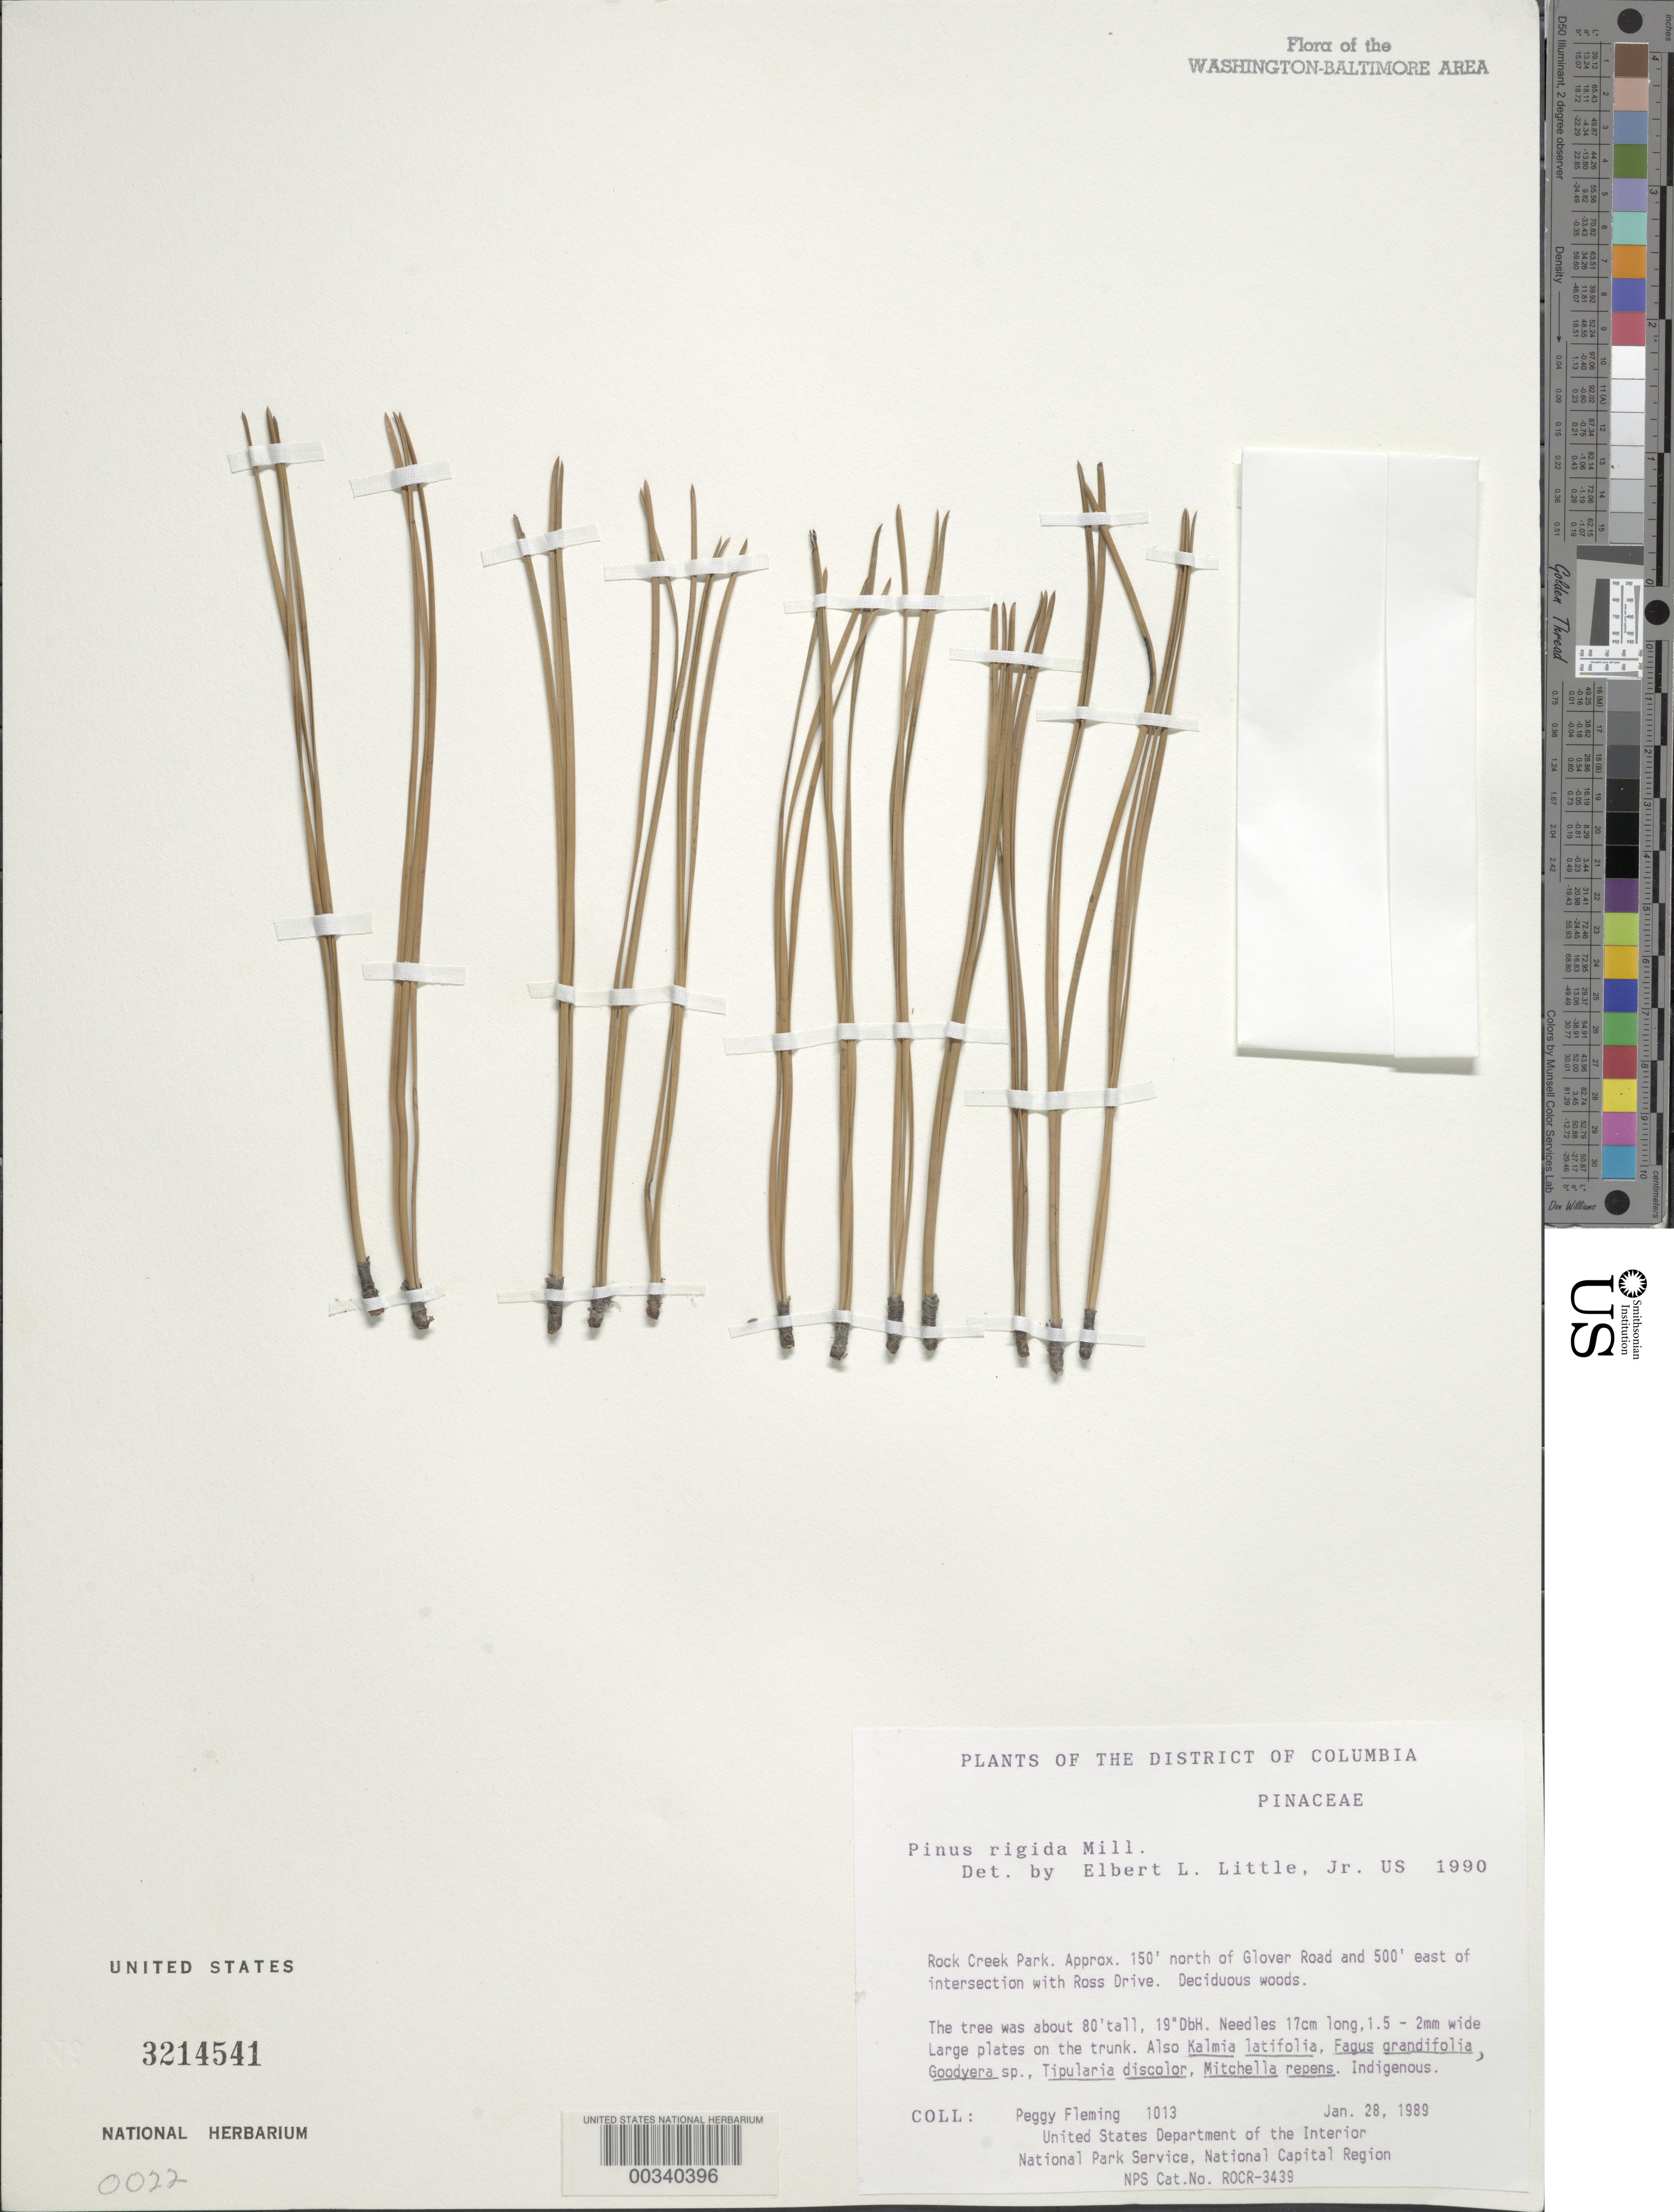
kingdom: Plantae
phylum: Tracheophyta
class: Pinopsida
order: Pinales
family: Pinaceae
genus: Pinus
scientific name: Pinus rigida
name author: Mill.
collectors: P. Fleming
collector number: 1013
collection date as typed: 28 Jan 1989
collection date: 1989-01-28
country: United States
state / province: District of Columbia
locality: Rock Creek Park, N of Glover Road E of intersection with Ross Dr Rock Creek Park and Vicinity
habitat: Deciduous woods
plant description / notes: The tree was about 80' tall, 19" DbH. Large plates on trunk.